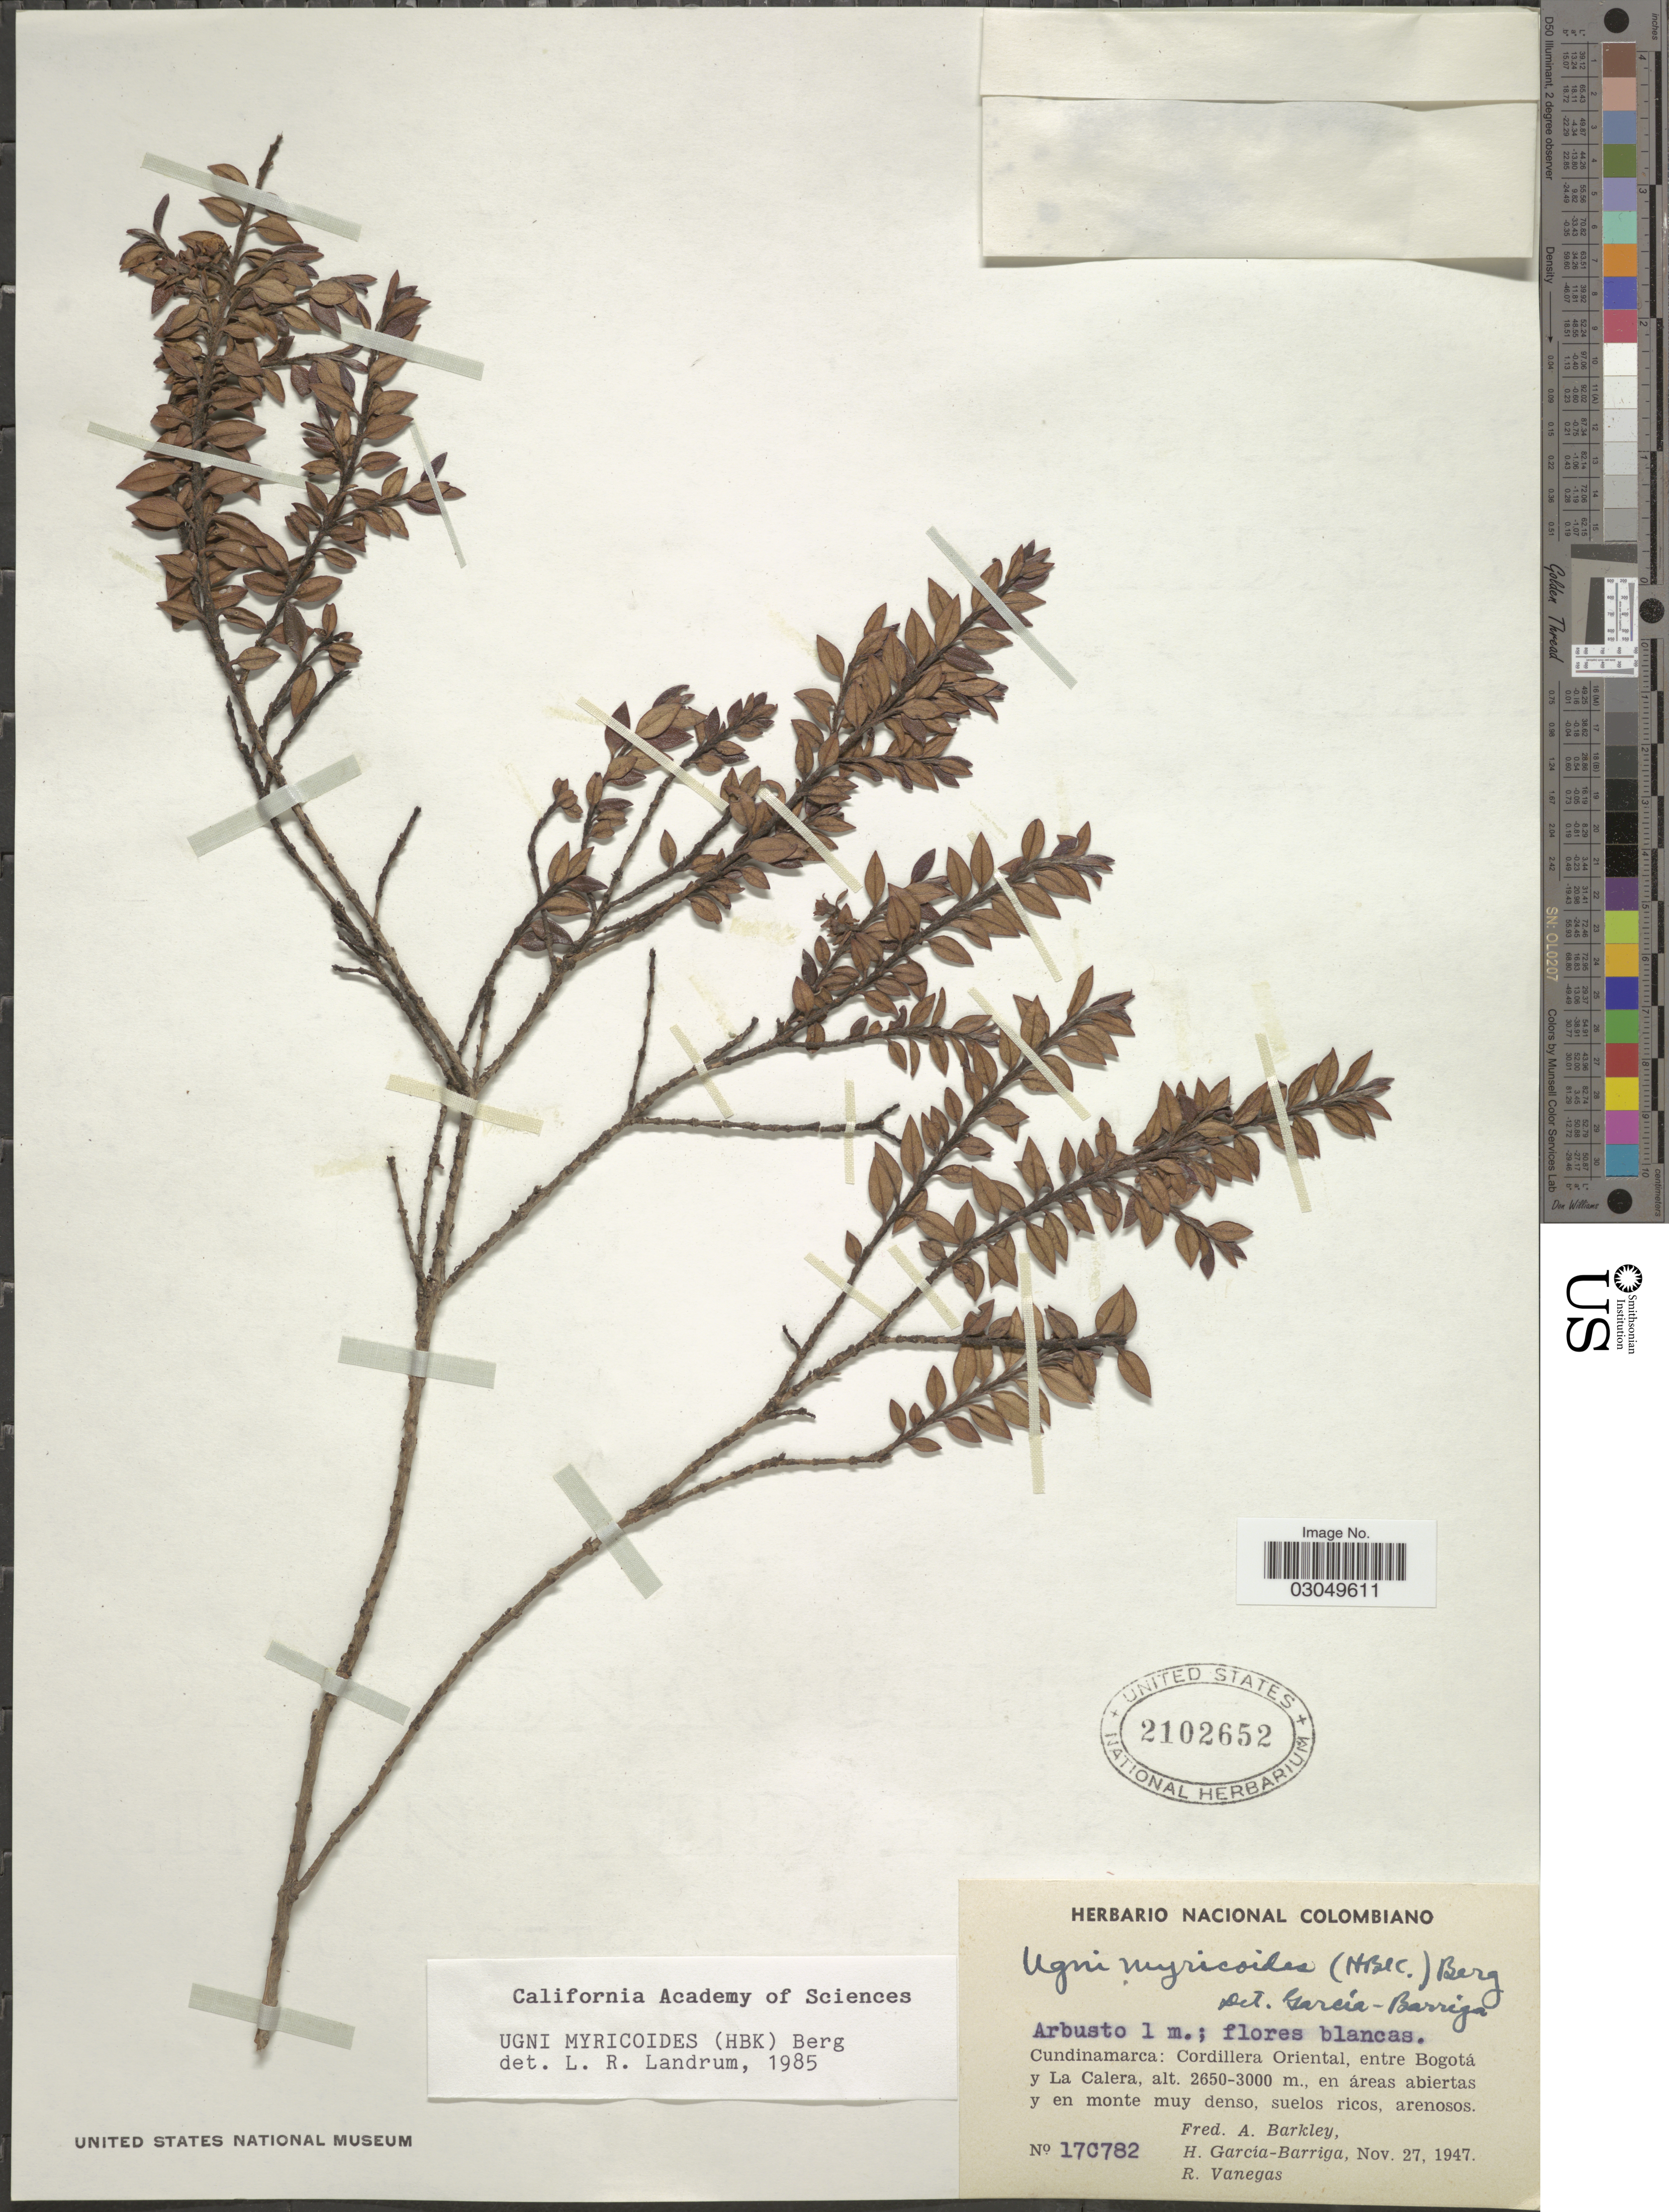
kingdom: Plantae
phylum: Tracheophyta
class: Magnoliopsida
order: Myrtales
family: Myrtaceae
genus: Ugni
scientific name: Ugni myricoides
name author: (Kunth) O. Berg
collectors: F. A. Barkley, H. García Barriga & R. Vanegas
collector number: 17C782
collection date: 1947-11-27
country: Colombia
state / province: Cundinamarca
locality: Cordillera Oriental, entre Bogotá y La Calera.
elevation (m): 2650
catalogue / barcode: US 2102652